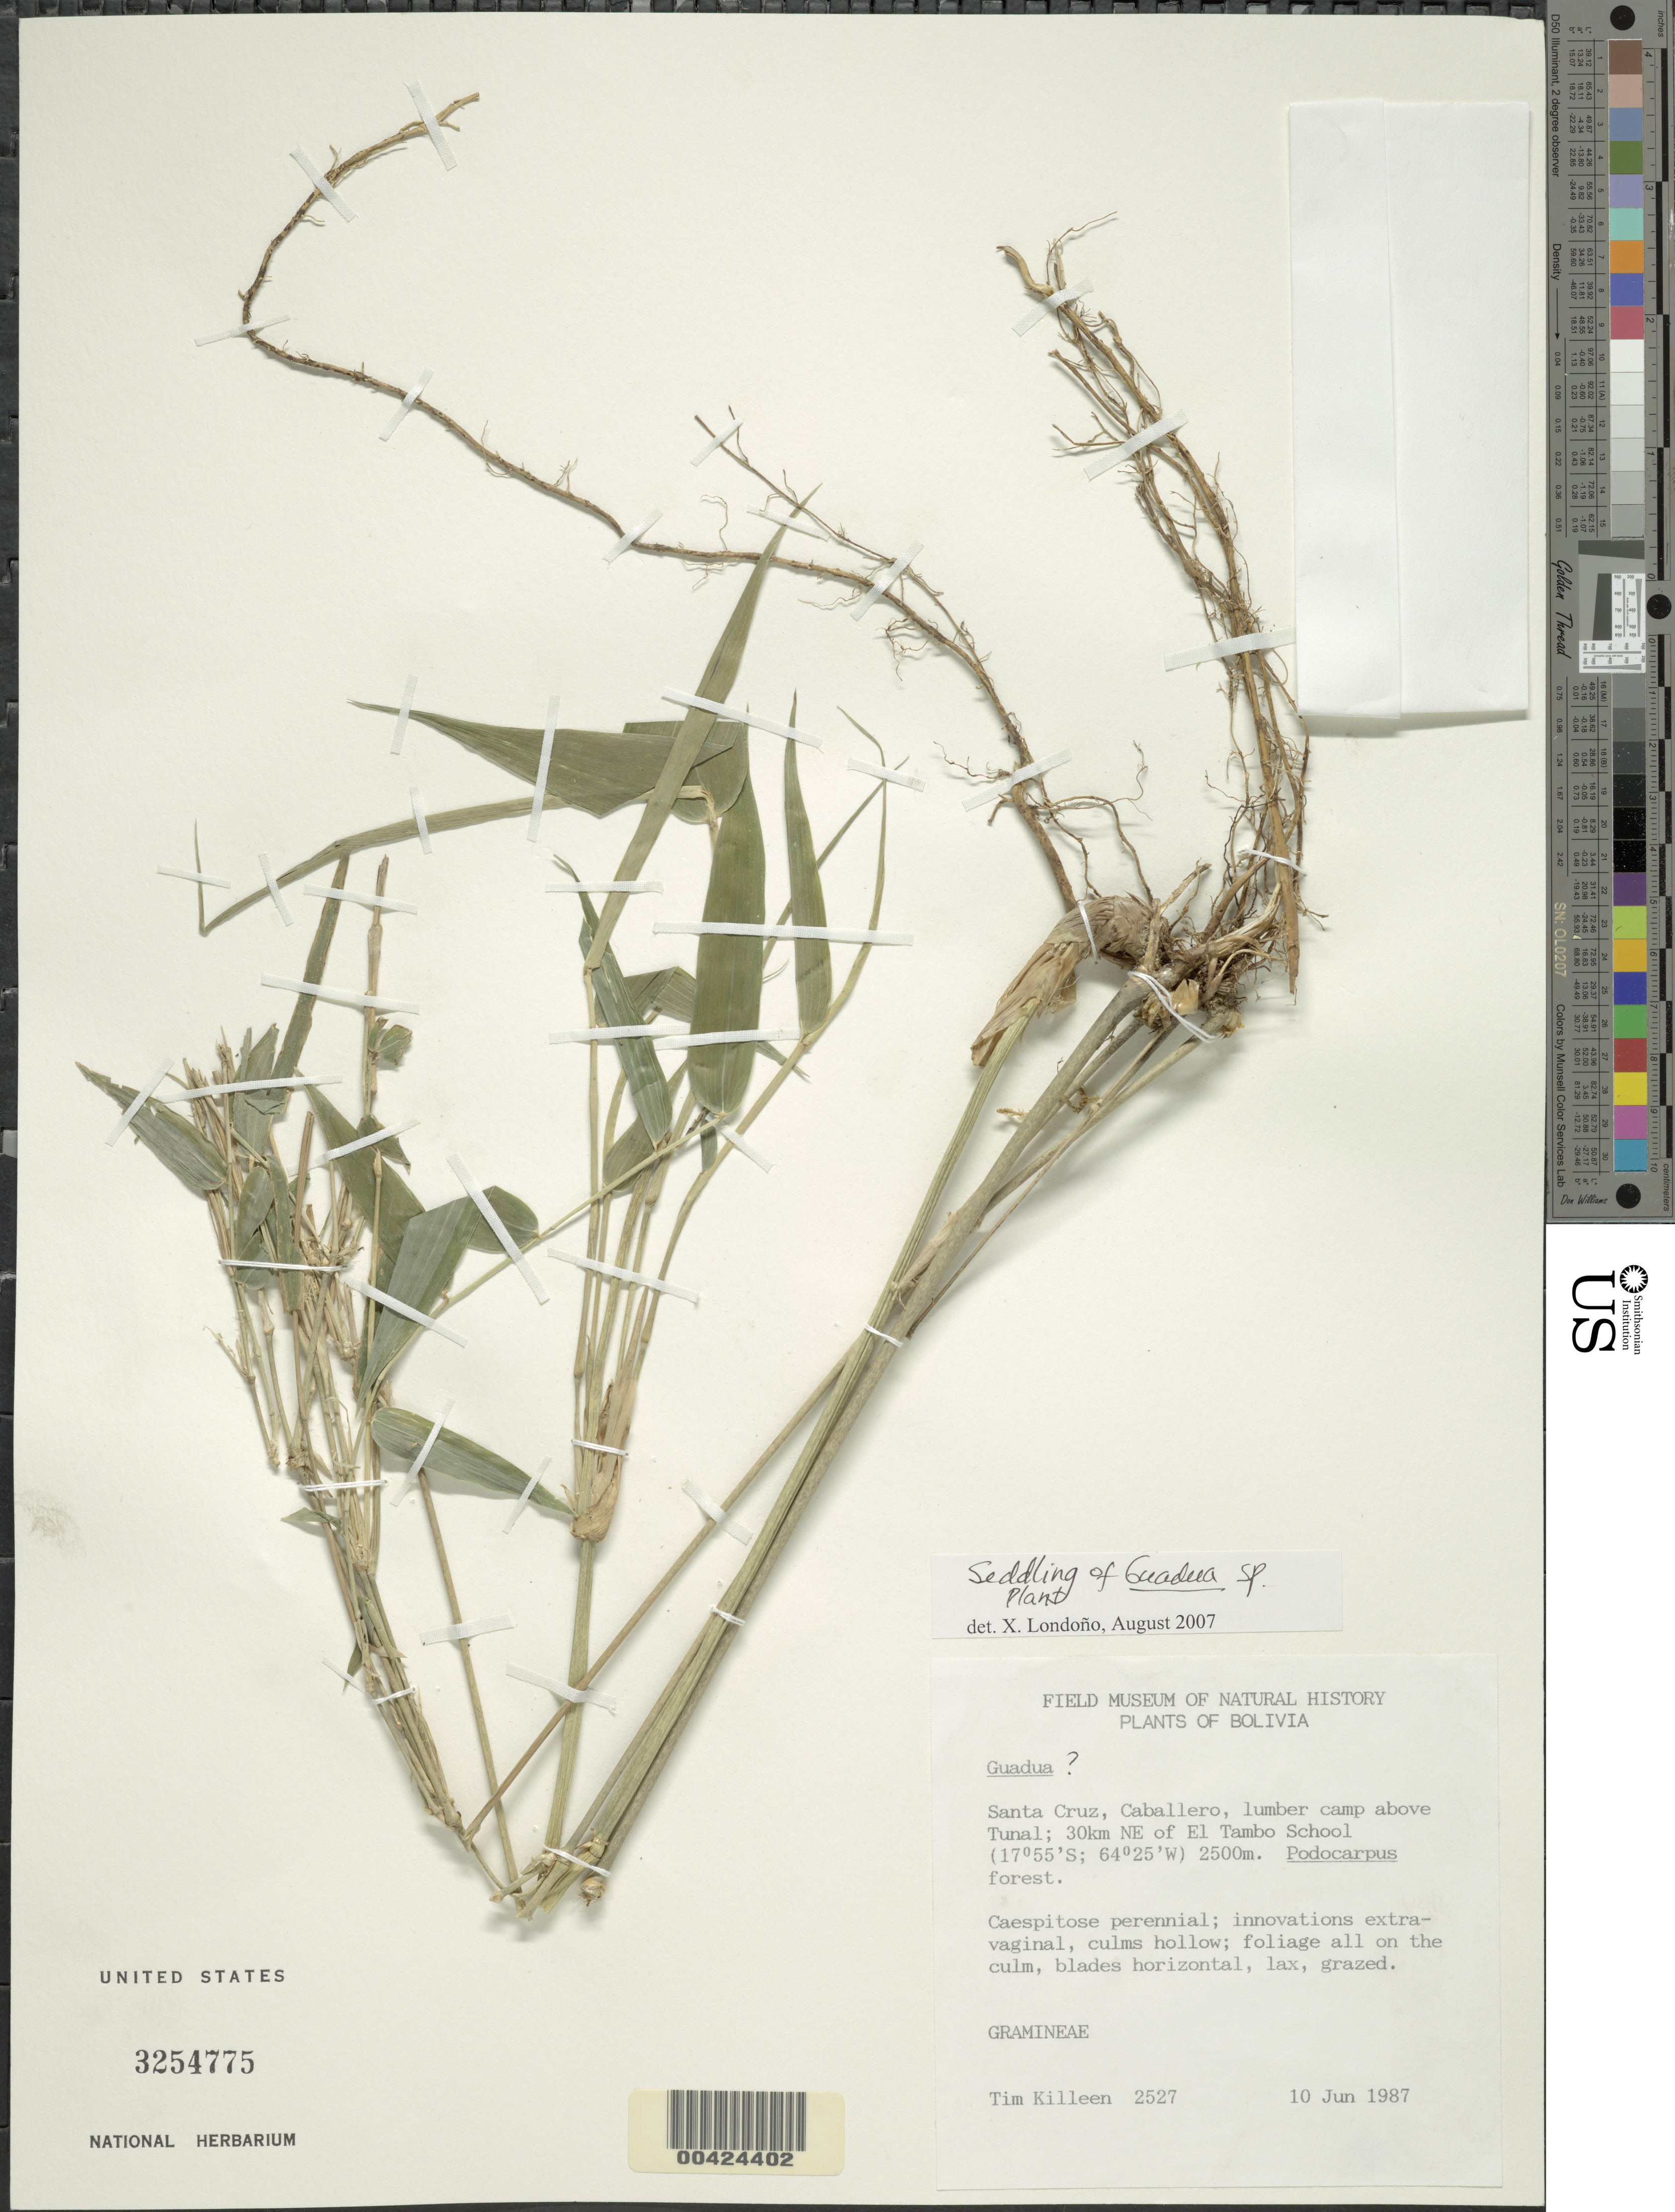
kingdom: Plantae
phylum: Tracheophyta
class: Liliopsida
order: Poales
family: Poaceae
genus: Guadua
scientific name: Guadua sp.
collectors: T. Killeen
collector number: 2527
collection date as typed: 10 Jun 1987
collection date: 1987-06-10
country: Bolivia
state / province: Santa Cruz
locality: Caballero, lumber camp above Tunal; 30 km NE of El Tambo School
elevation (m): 2500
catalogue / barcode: US 3254775